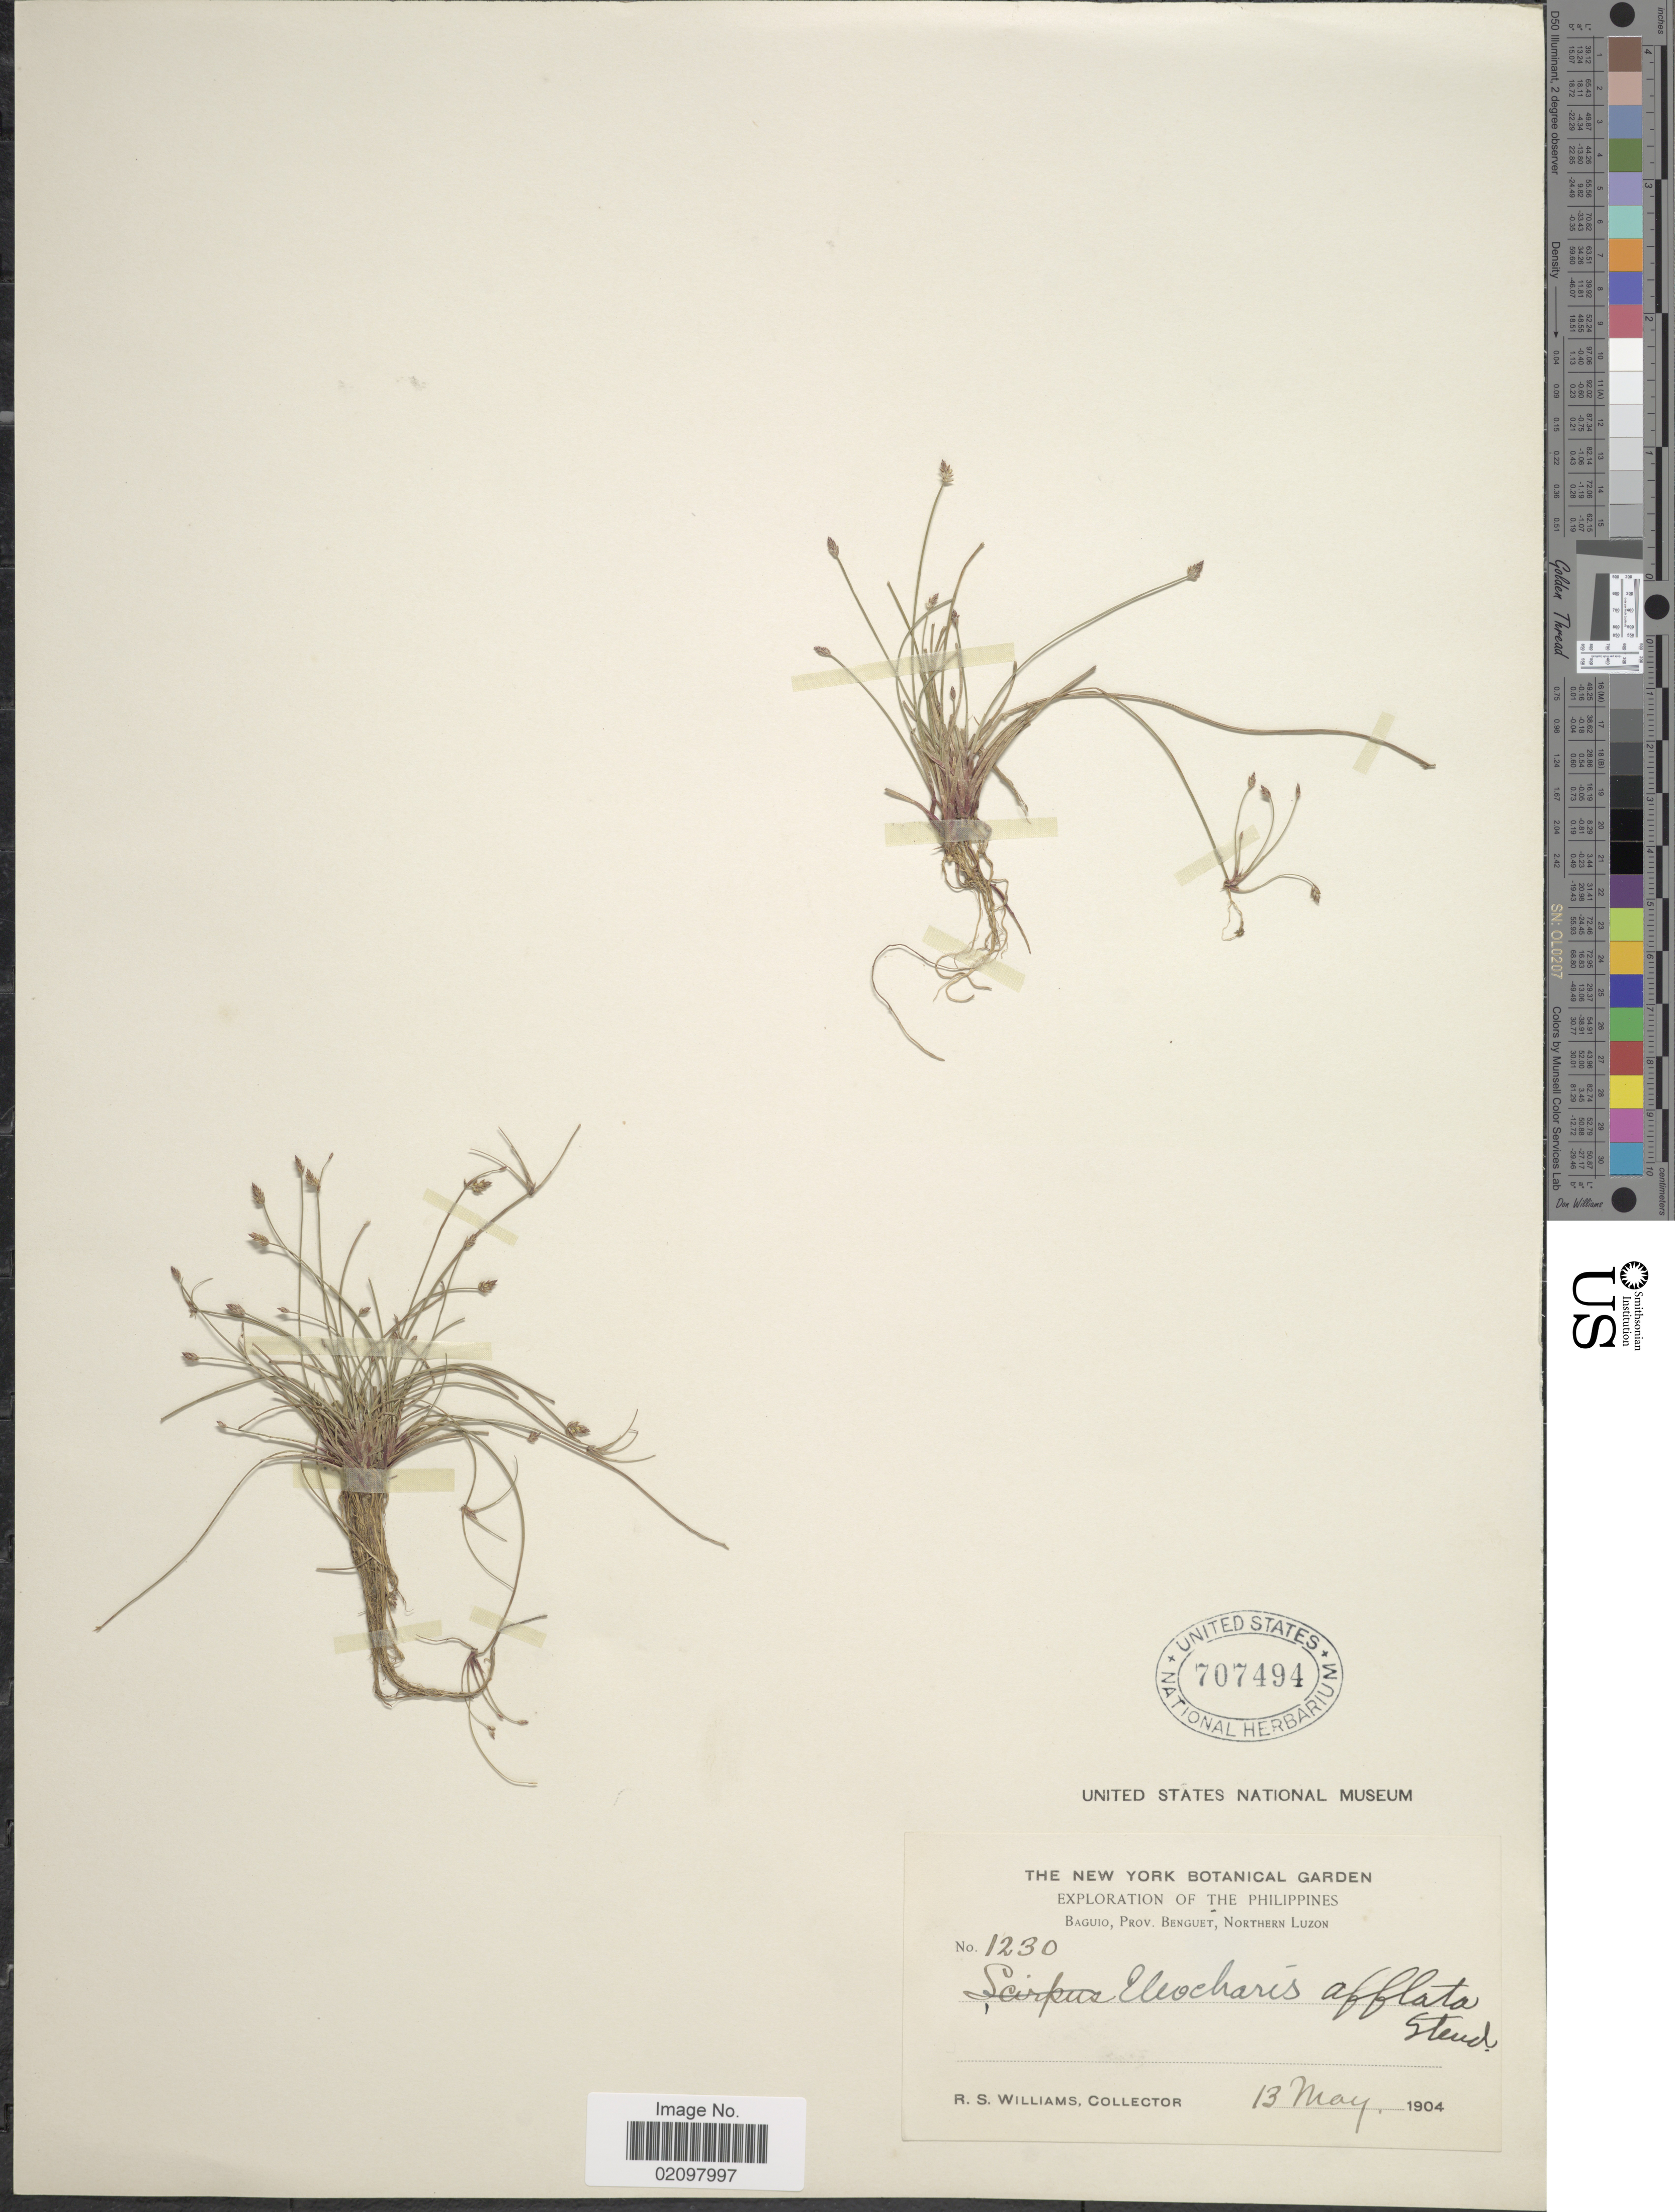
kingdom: Plantae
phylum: Tracheophyta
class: Liliopsida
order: Poales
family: Cyperaceae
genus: Eleocharis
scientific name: Eleocharis congesta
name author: D. Don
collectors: R. S. Williams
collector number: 1230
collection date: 1904-05-13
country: Philippines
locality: Baguio, Prov. Benguet, Northern Luzon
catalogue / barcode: US 707494